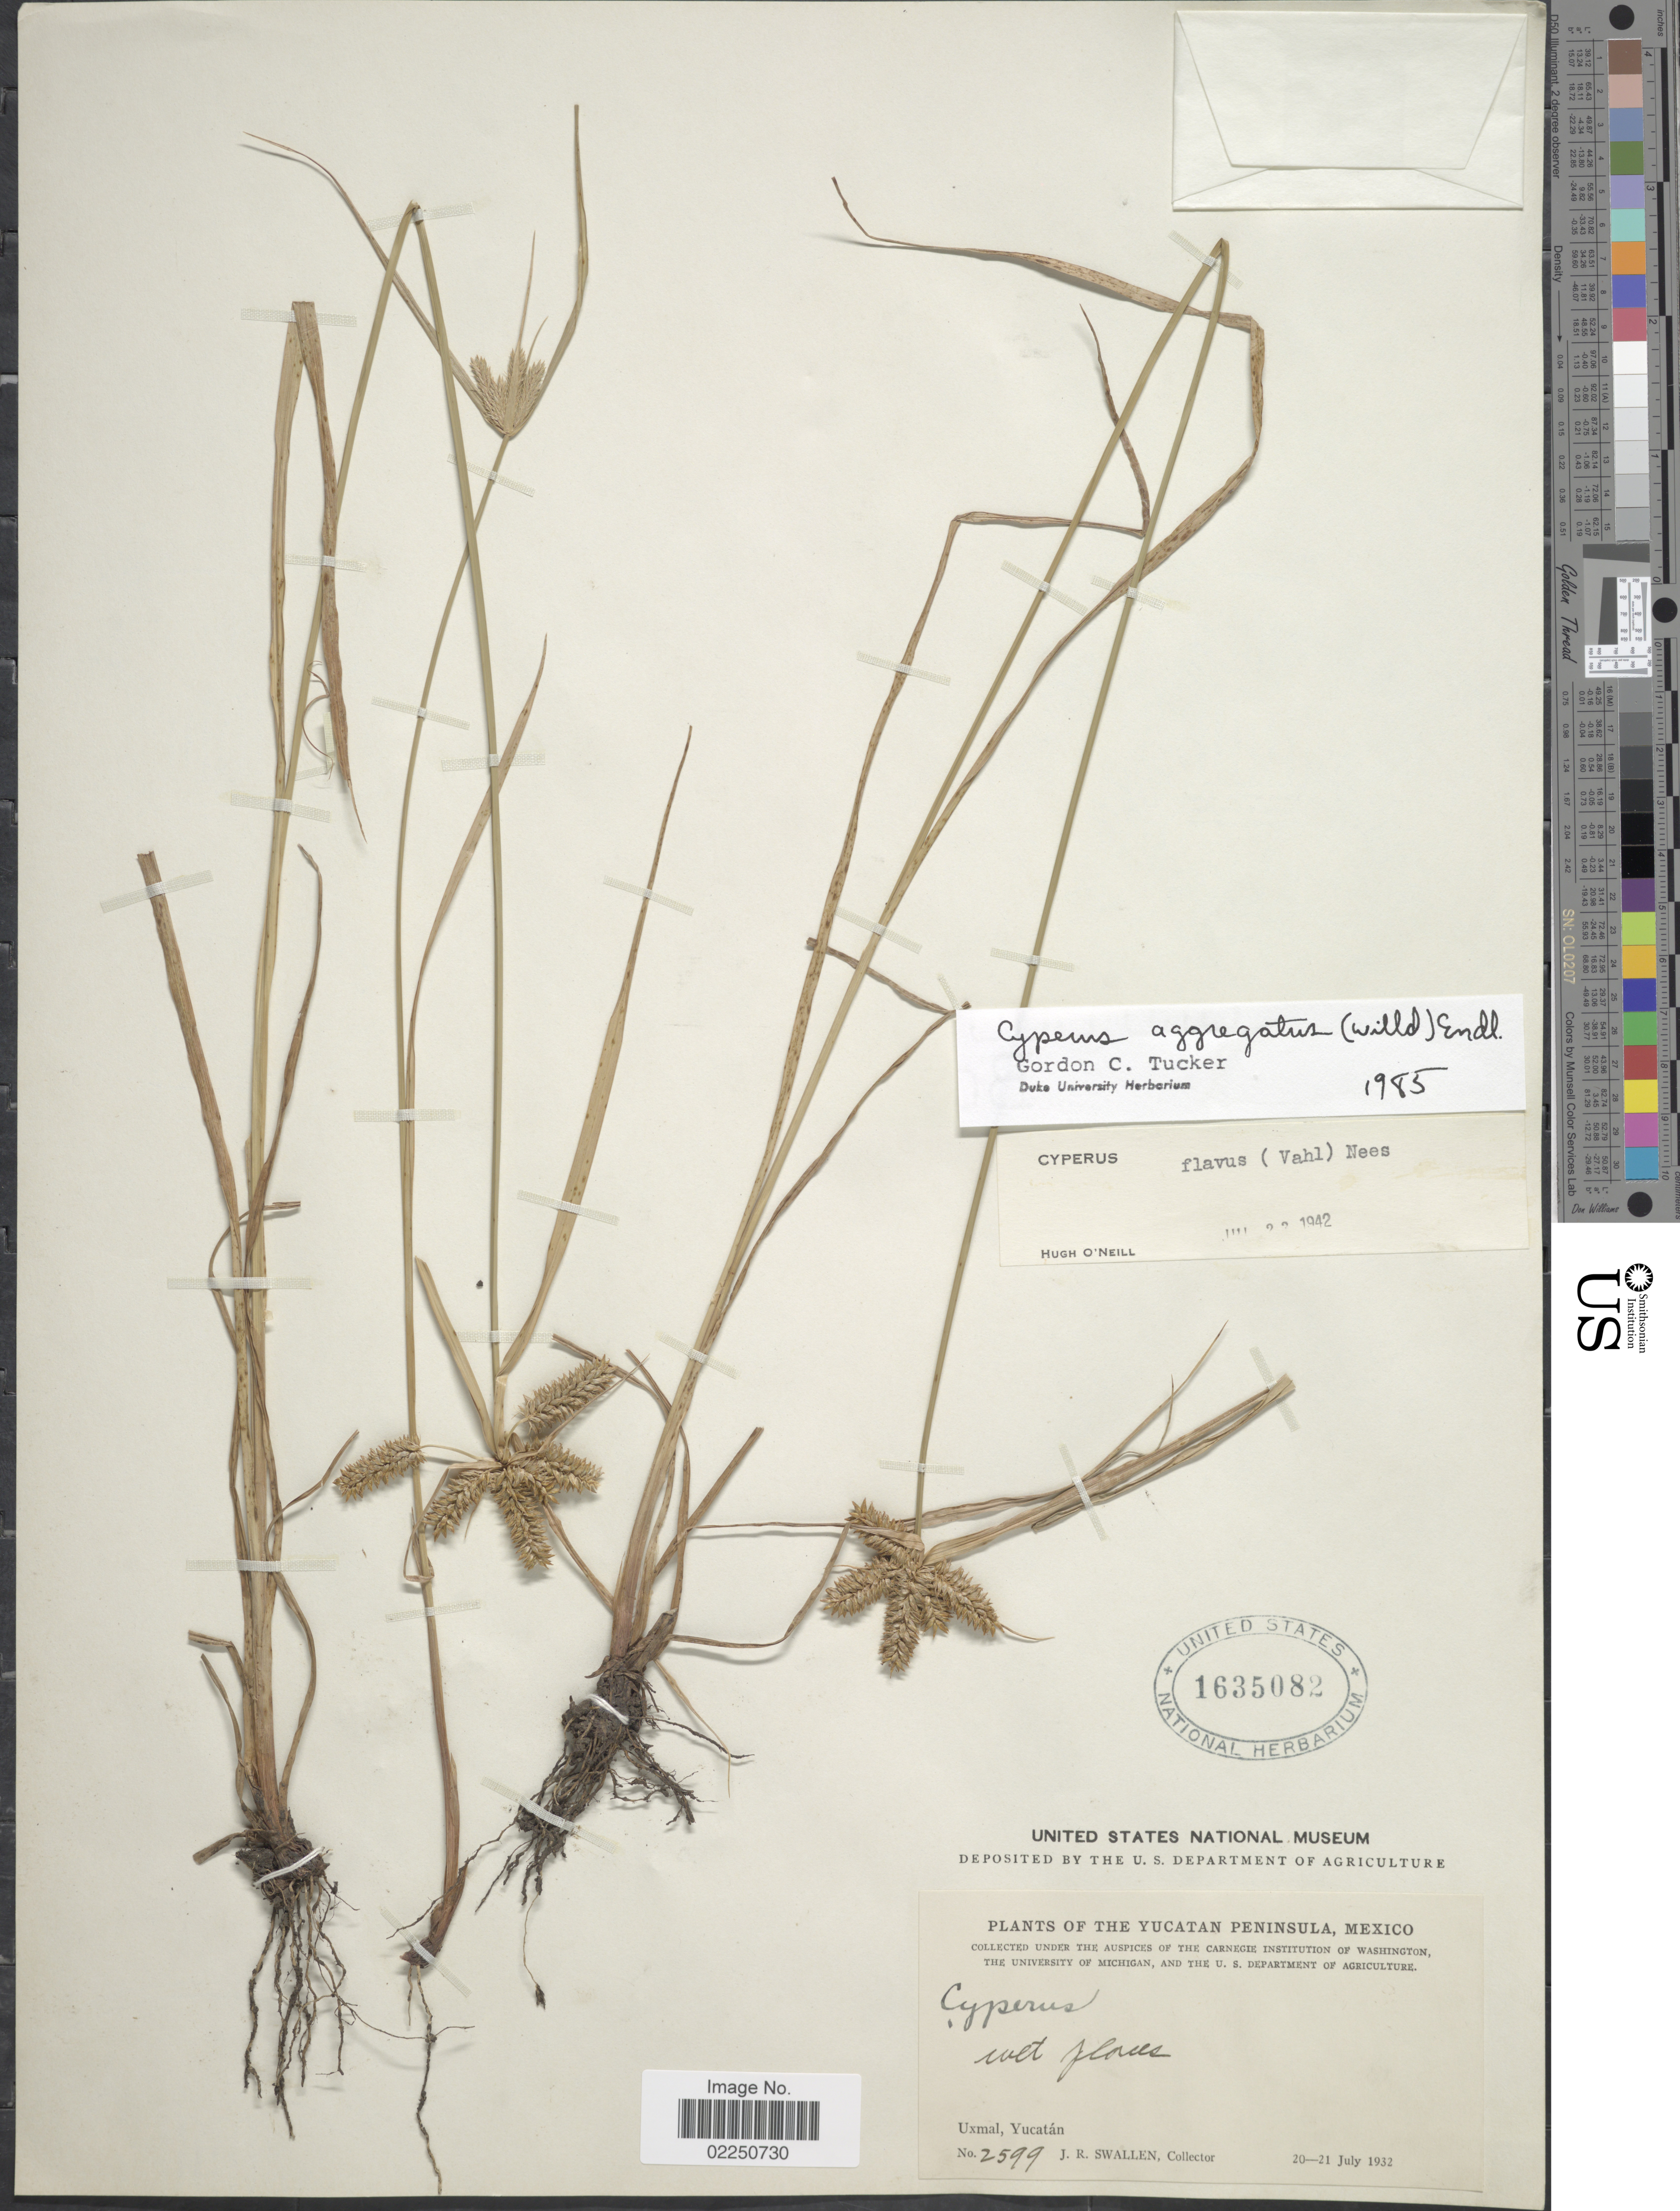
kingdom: Plantae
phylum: Tracheophyta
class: Liliopsida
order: Poales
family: Cyperaceae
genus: Cyperus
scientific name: Cyperus aggregatus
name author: (Willd.) Endl.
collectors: J. R. Swallen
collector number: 2599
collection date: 1932-07-20/1932-07-21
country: Mexico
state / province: Yucatán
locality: Yucatan Peninsula. Uxmal, Yucatan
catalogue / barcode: US 1635082